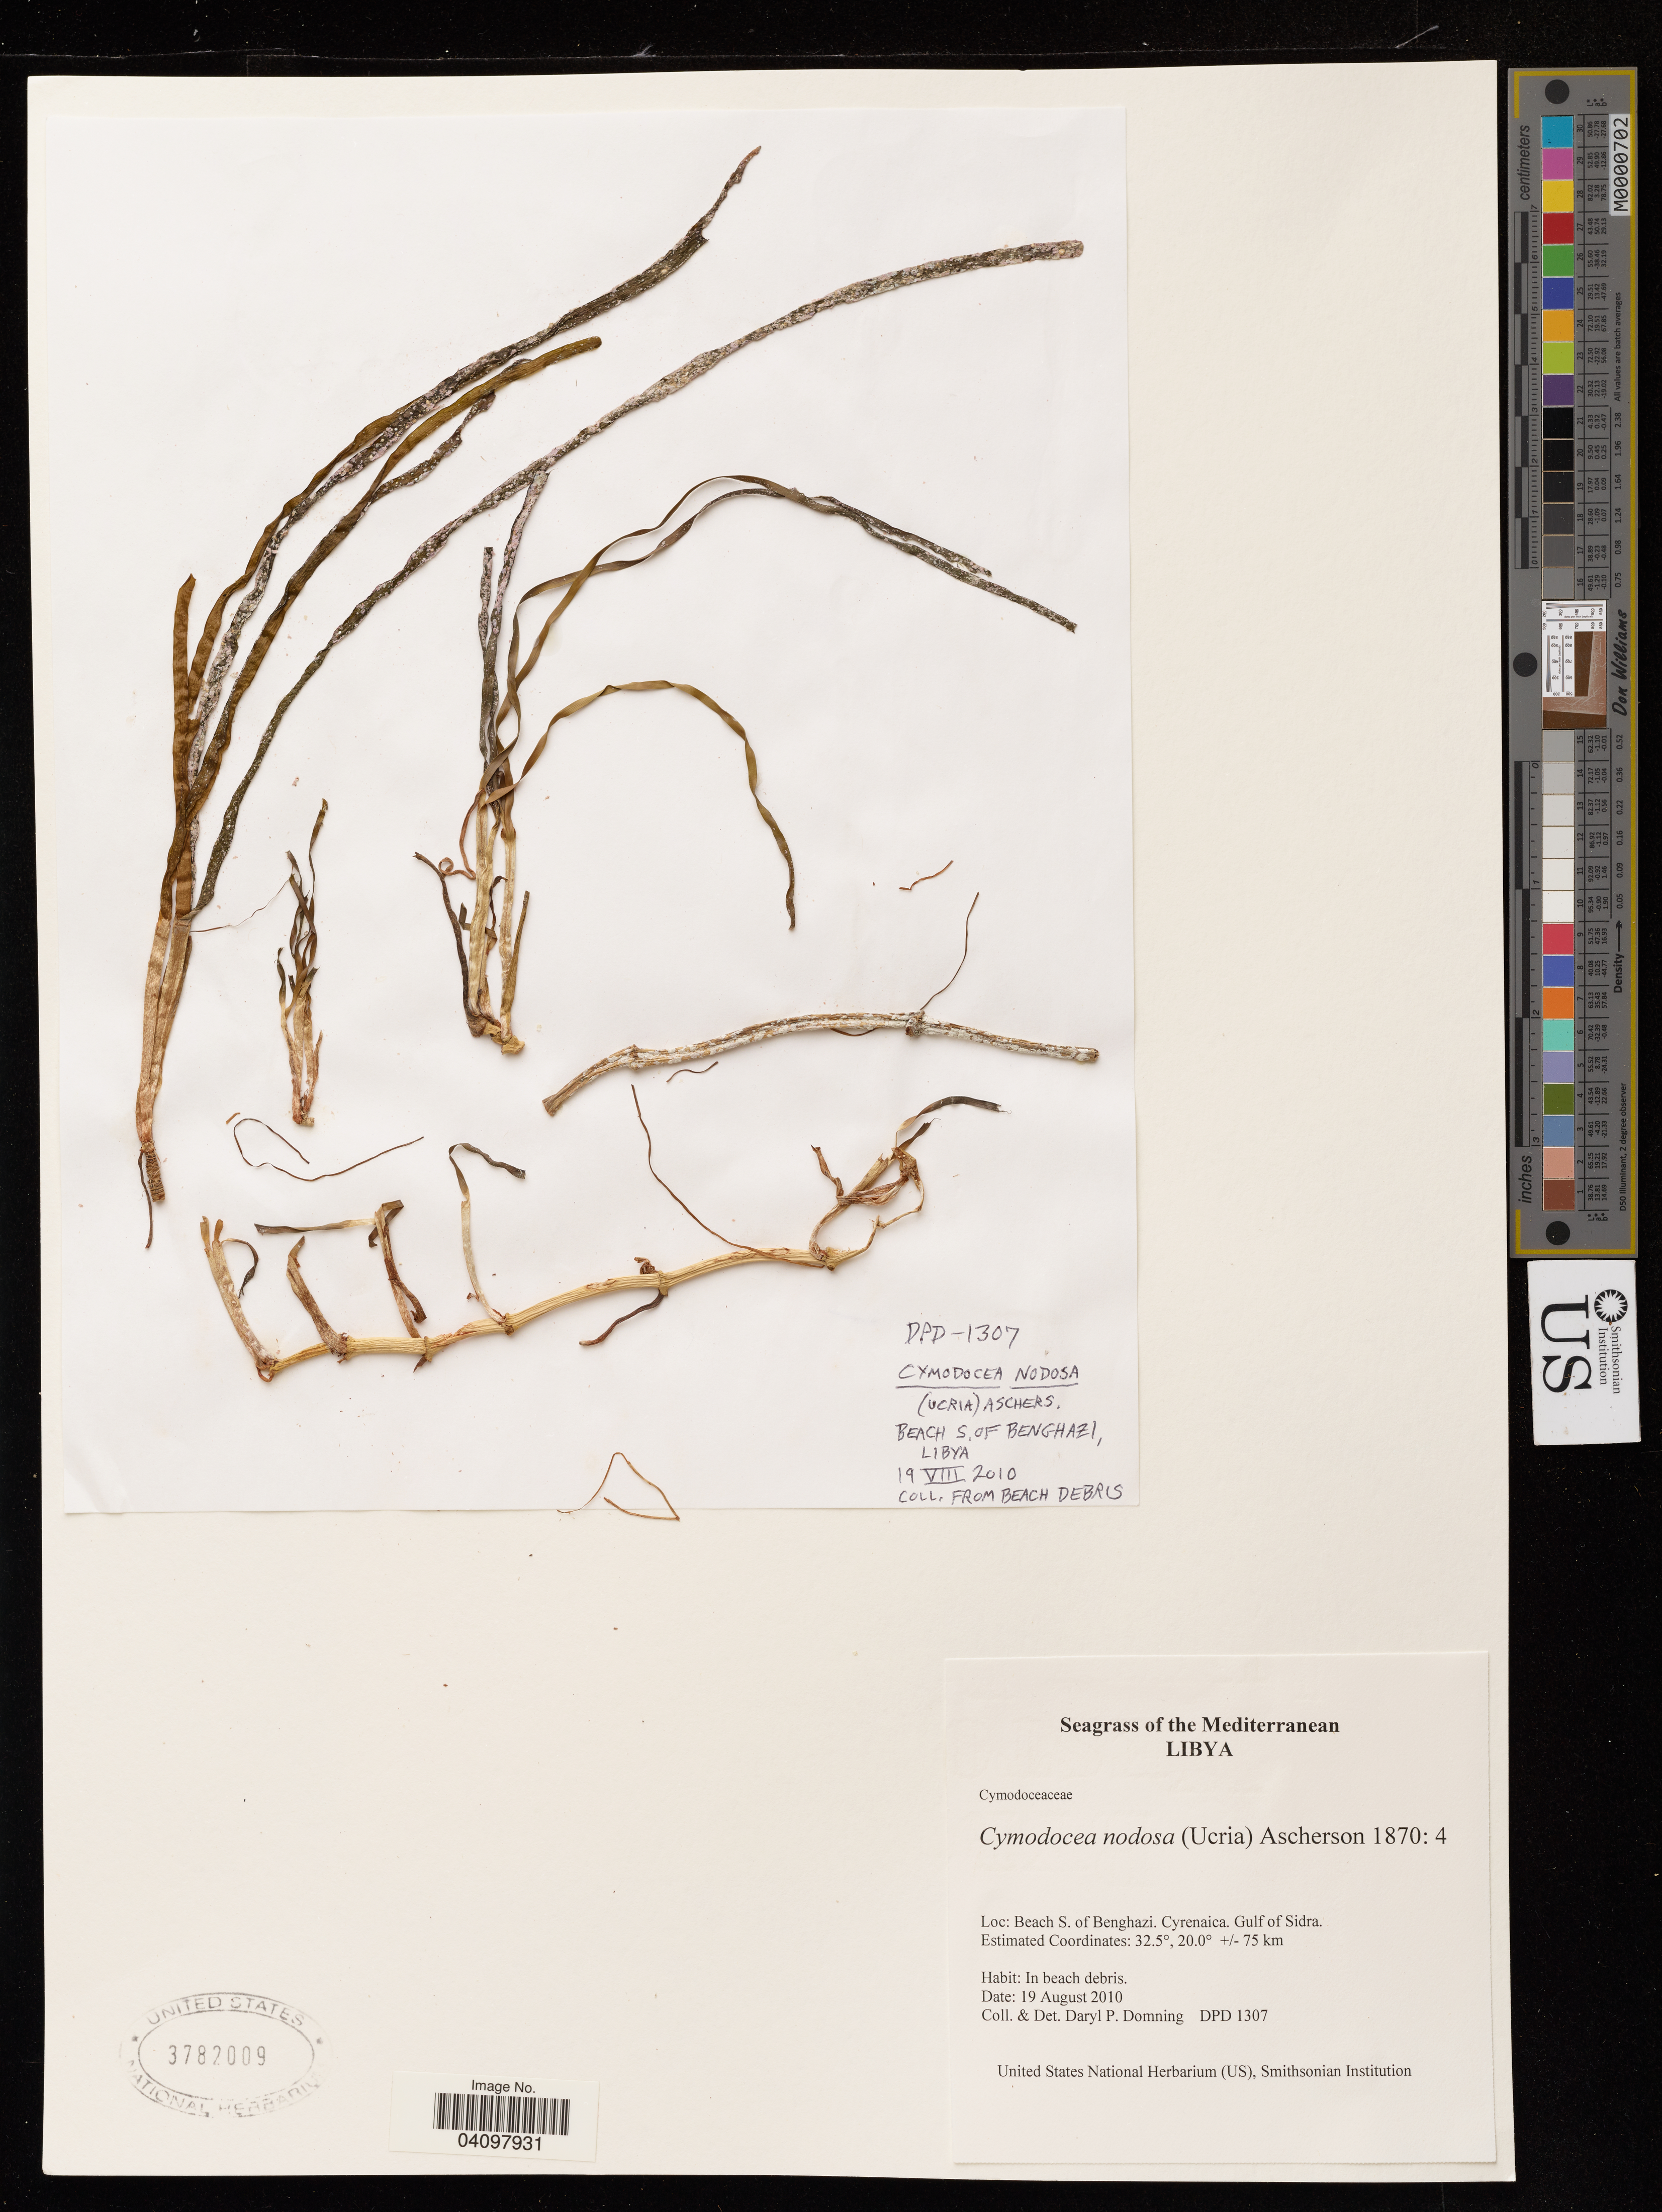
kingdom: Plantae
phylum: Tracheophyta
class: Liliopsida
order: Alismatales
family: Cymodoceaceae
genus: Cymodocea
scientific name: Cymodocea nodosa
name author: Asch.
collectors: D. Domning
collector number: DPD 1307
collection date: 2010-08-19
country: Libya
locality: Beach S. of Benghazi. Cyrenaica. Gulf of Sidra.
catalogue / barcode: US 3782009